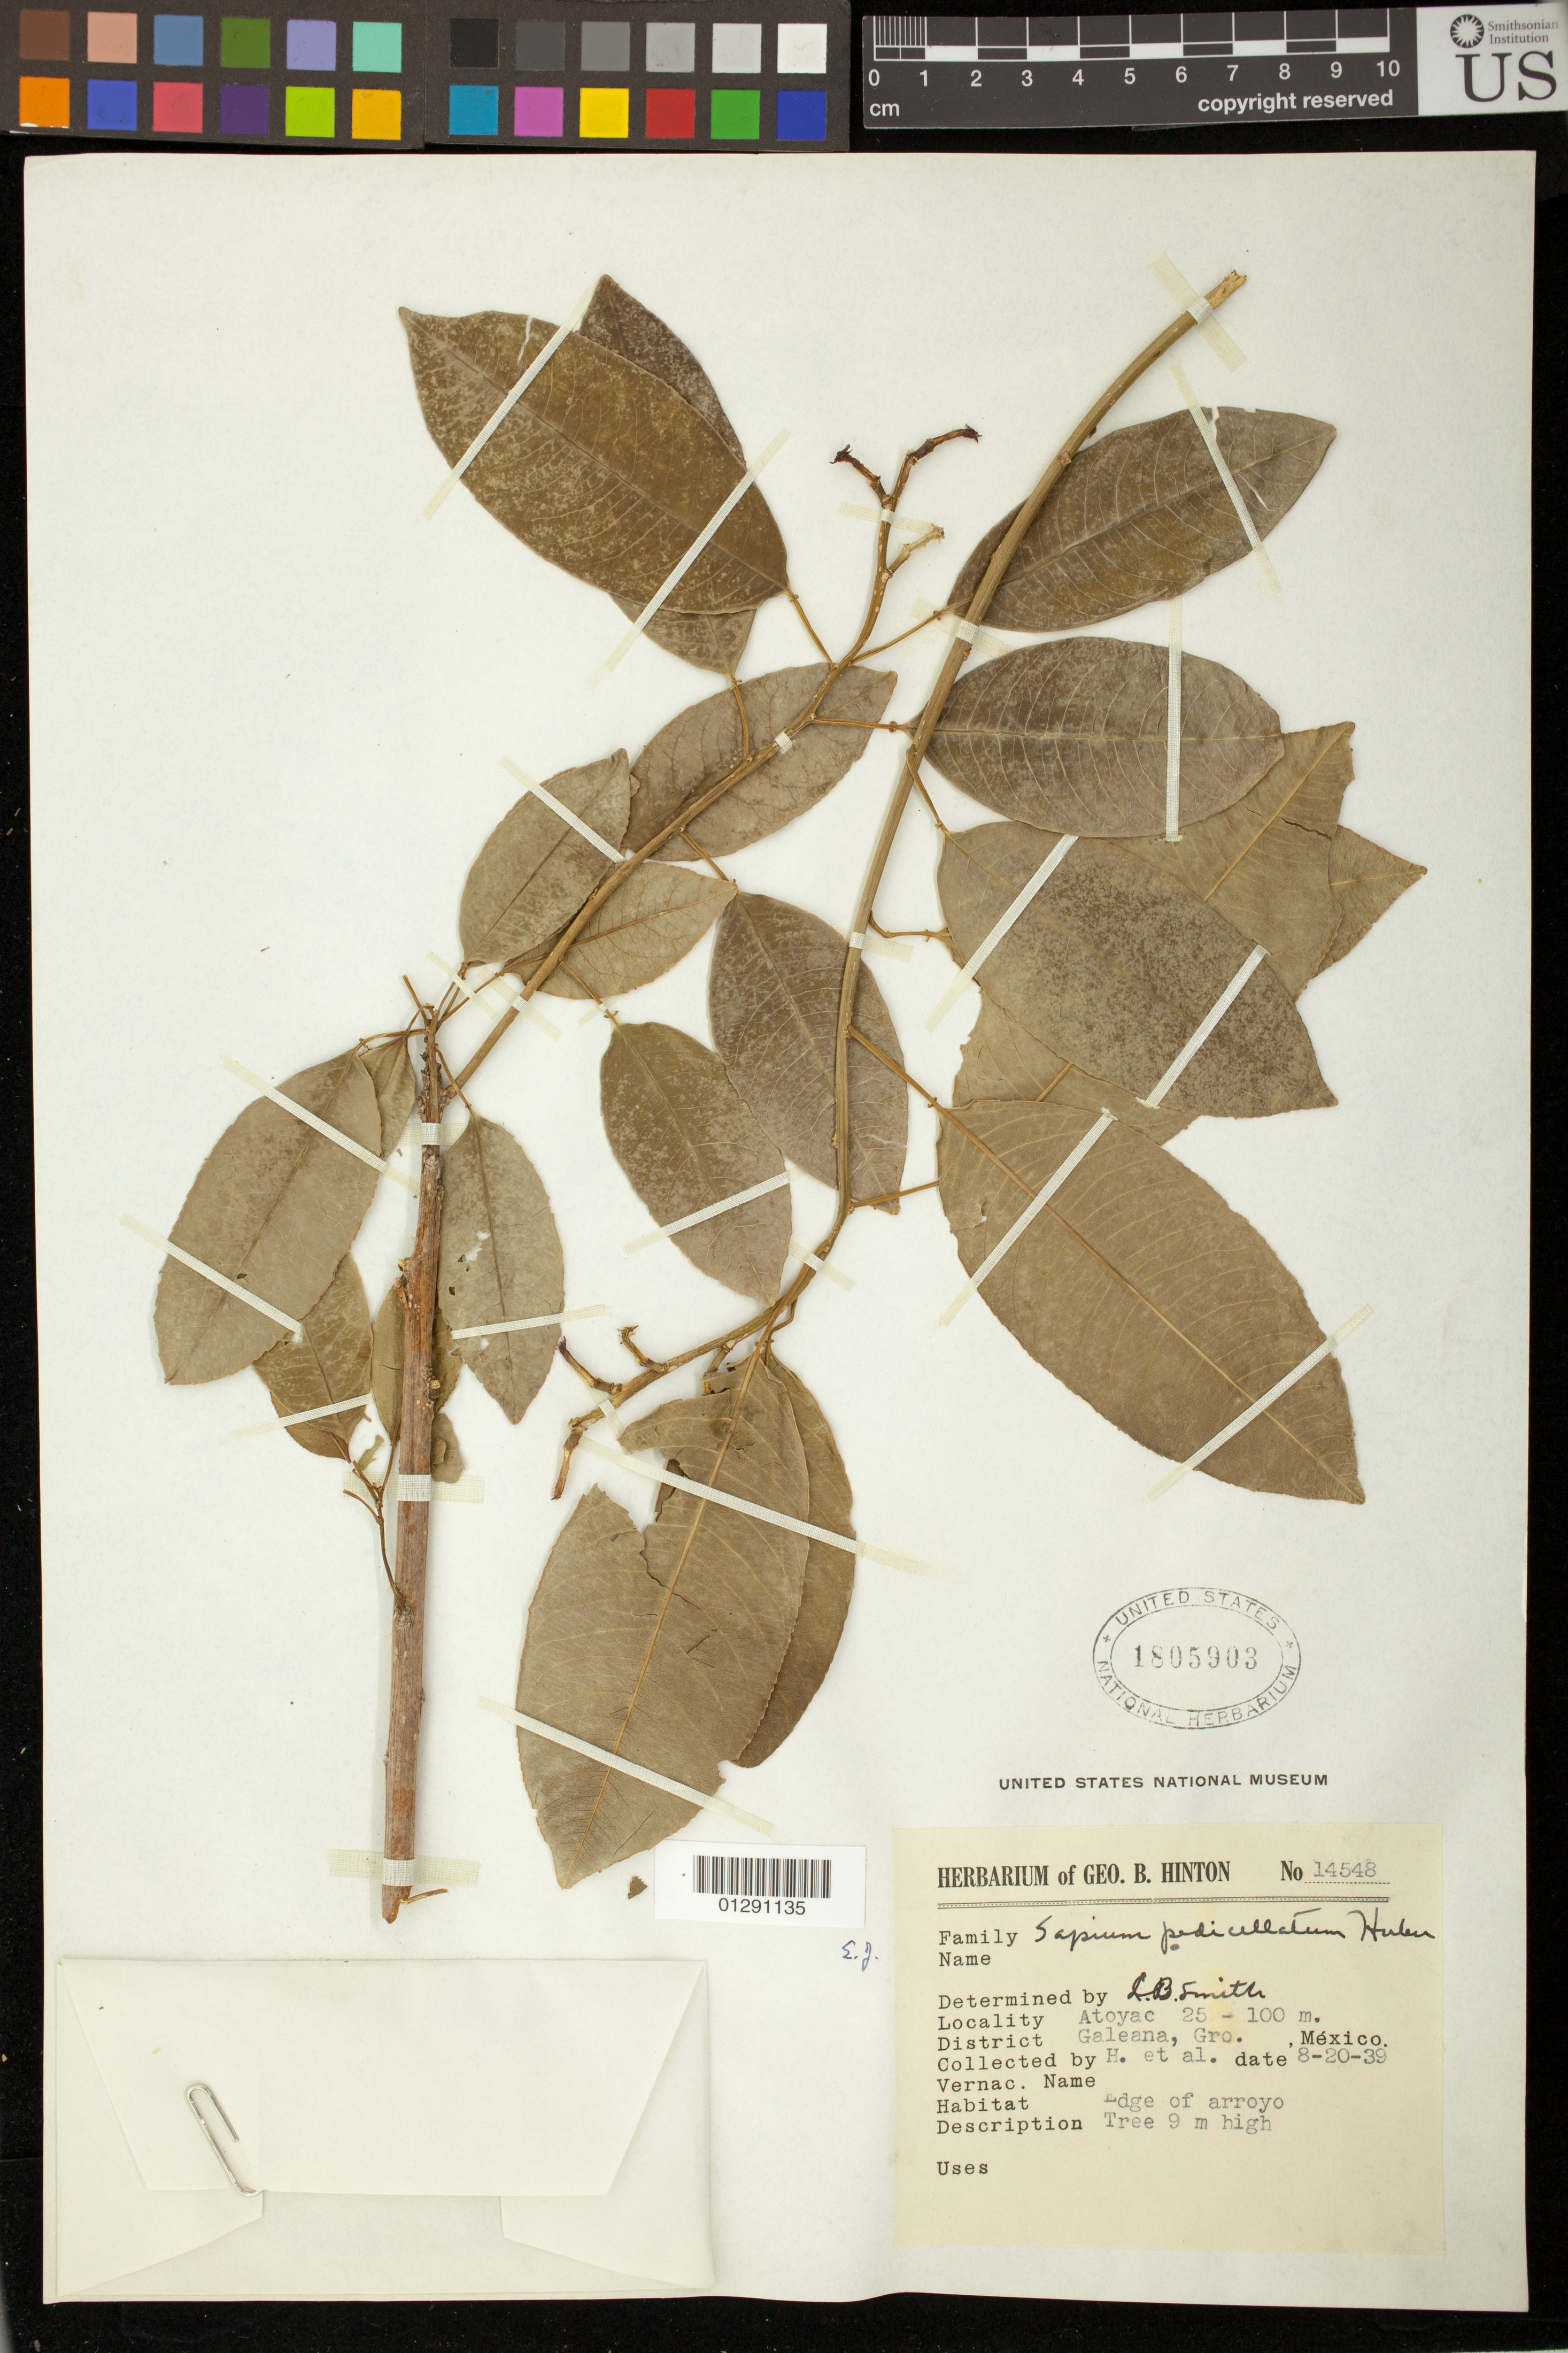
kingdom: Plantae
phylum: Tracheophyta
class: Magnoliopsida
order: Malpighiales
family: Euphorbiaceae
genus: Sapium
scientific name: Sapium pedicellatum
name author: Huber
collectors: G. B. Hinton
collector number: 14548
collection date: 1939-08-20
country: Mexico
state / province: Guerrero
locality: Atoyac, Galeana.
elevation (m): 25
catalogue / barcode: US 1805903